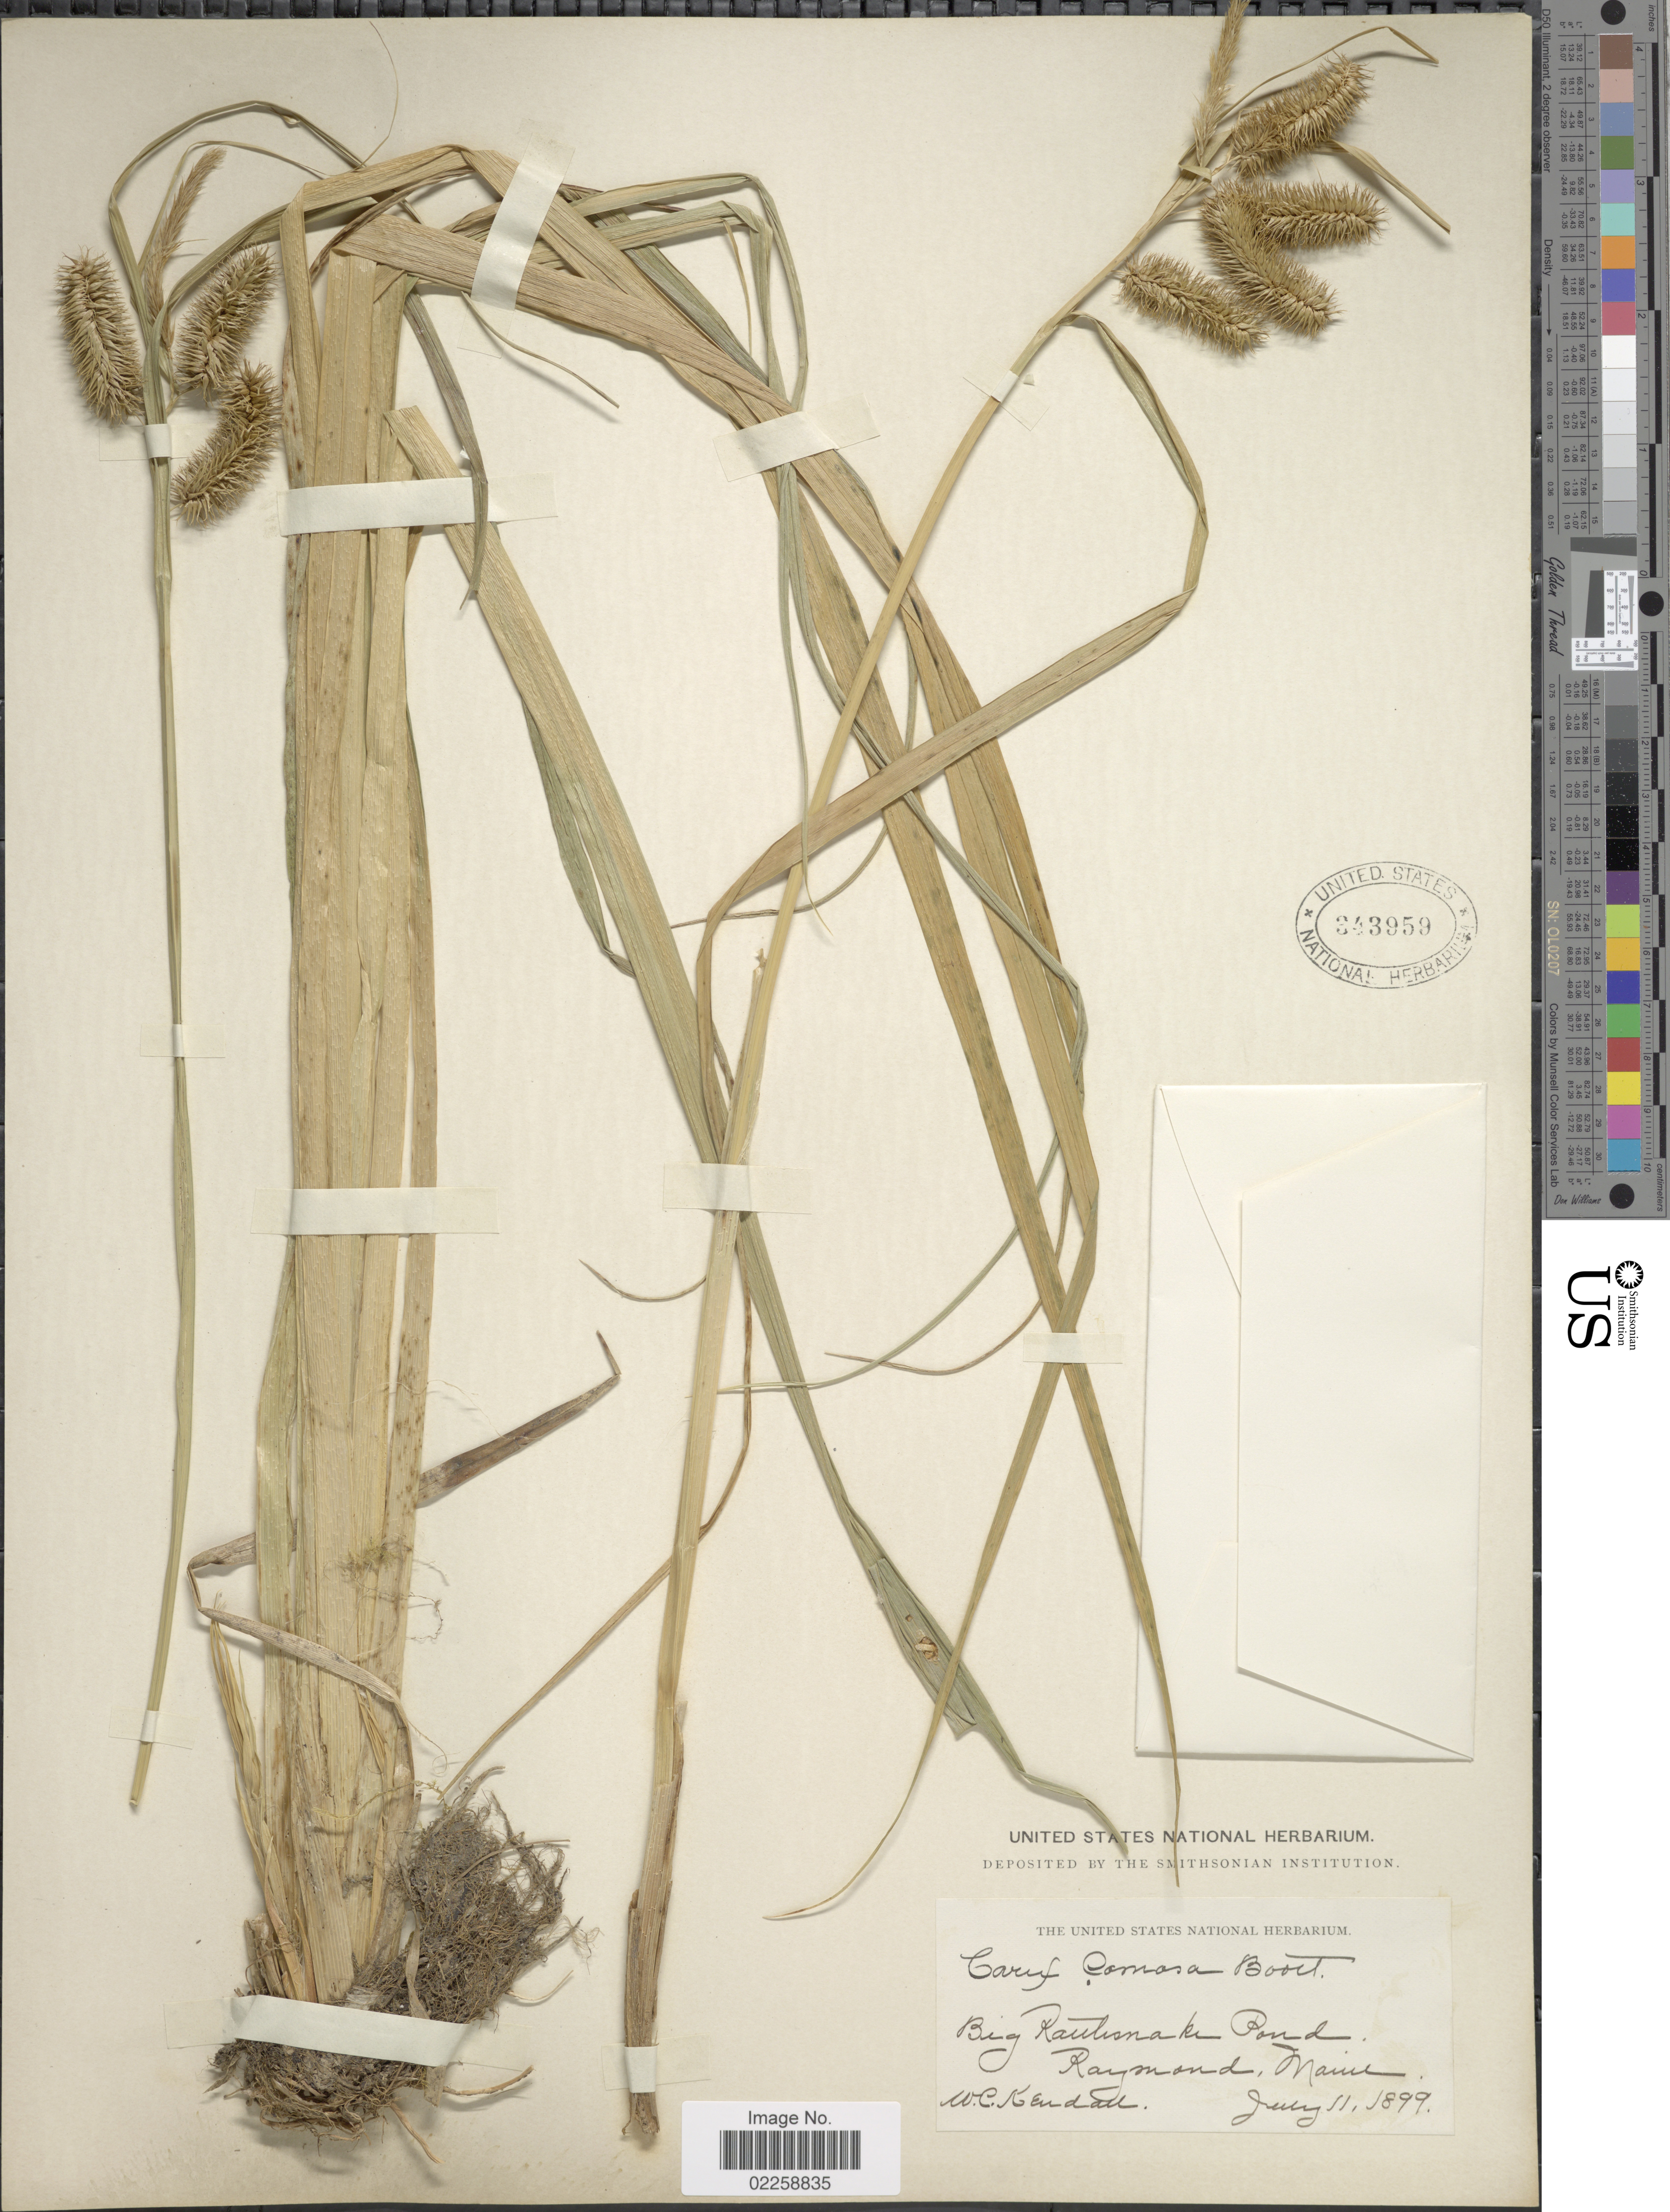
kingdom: Plantae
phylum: Tracheophyta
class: Liliopsida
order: Poales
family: Cyperaceae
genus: Carex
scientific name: Carex comosa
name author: Boott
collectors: W. Kendall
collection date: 1899-07-11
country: United States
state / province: Maine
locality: Big Rattlesnake Pond, Raymond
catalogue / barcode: US 343959